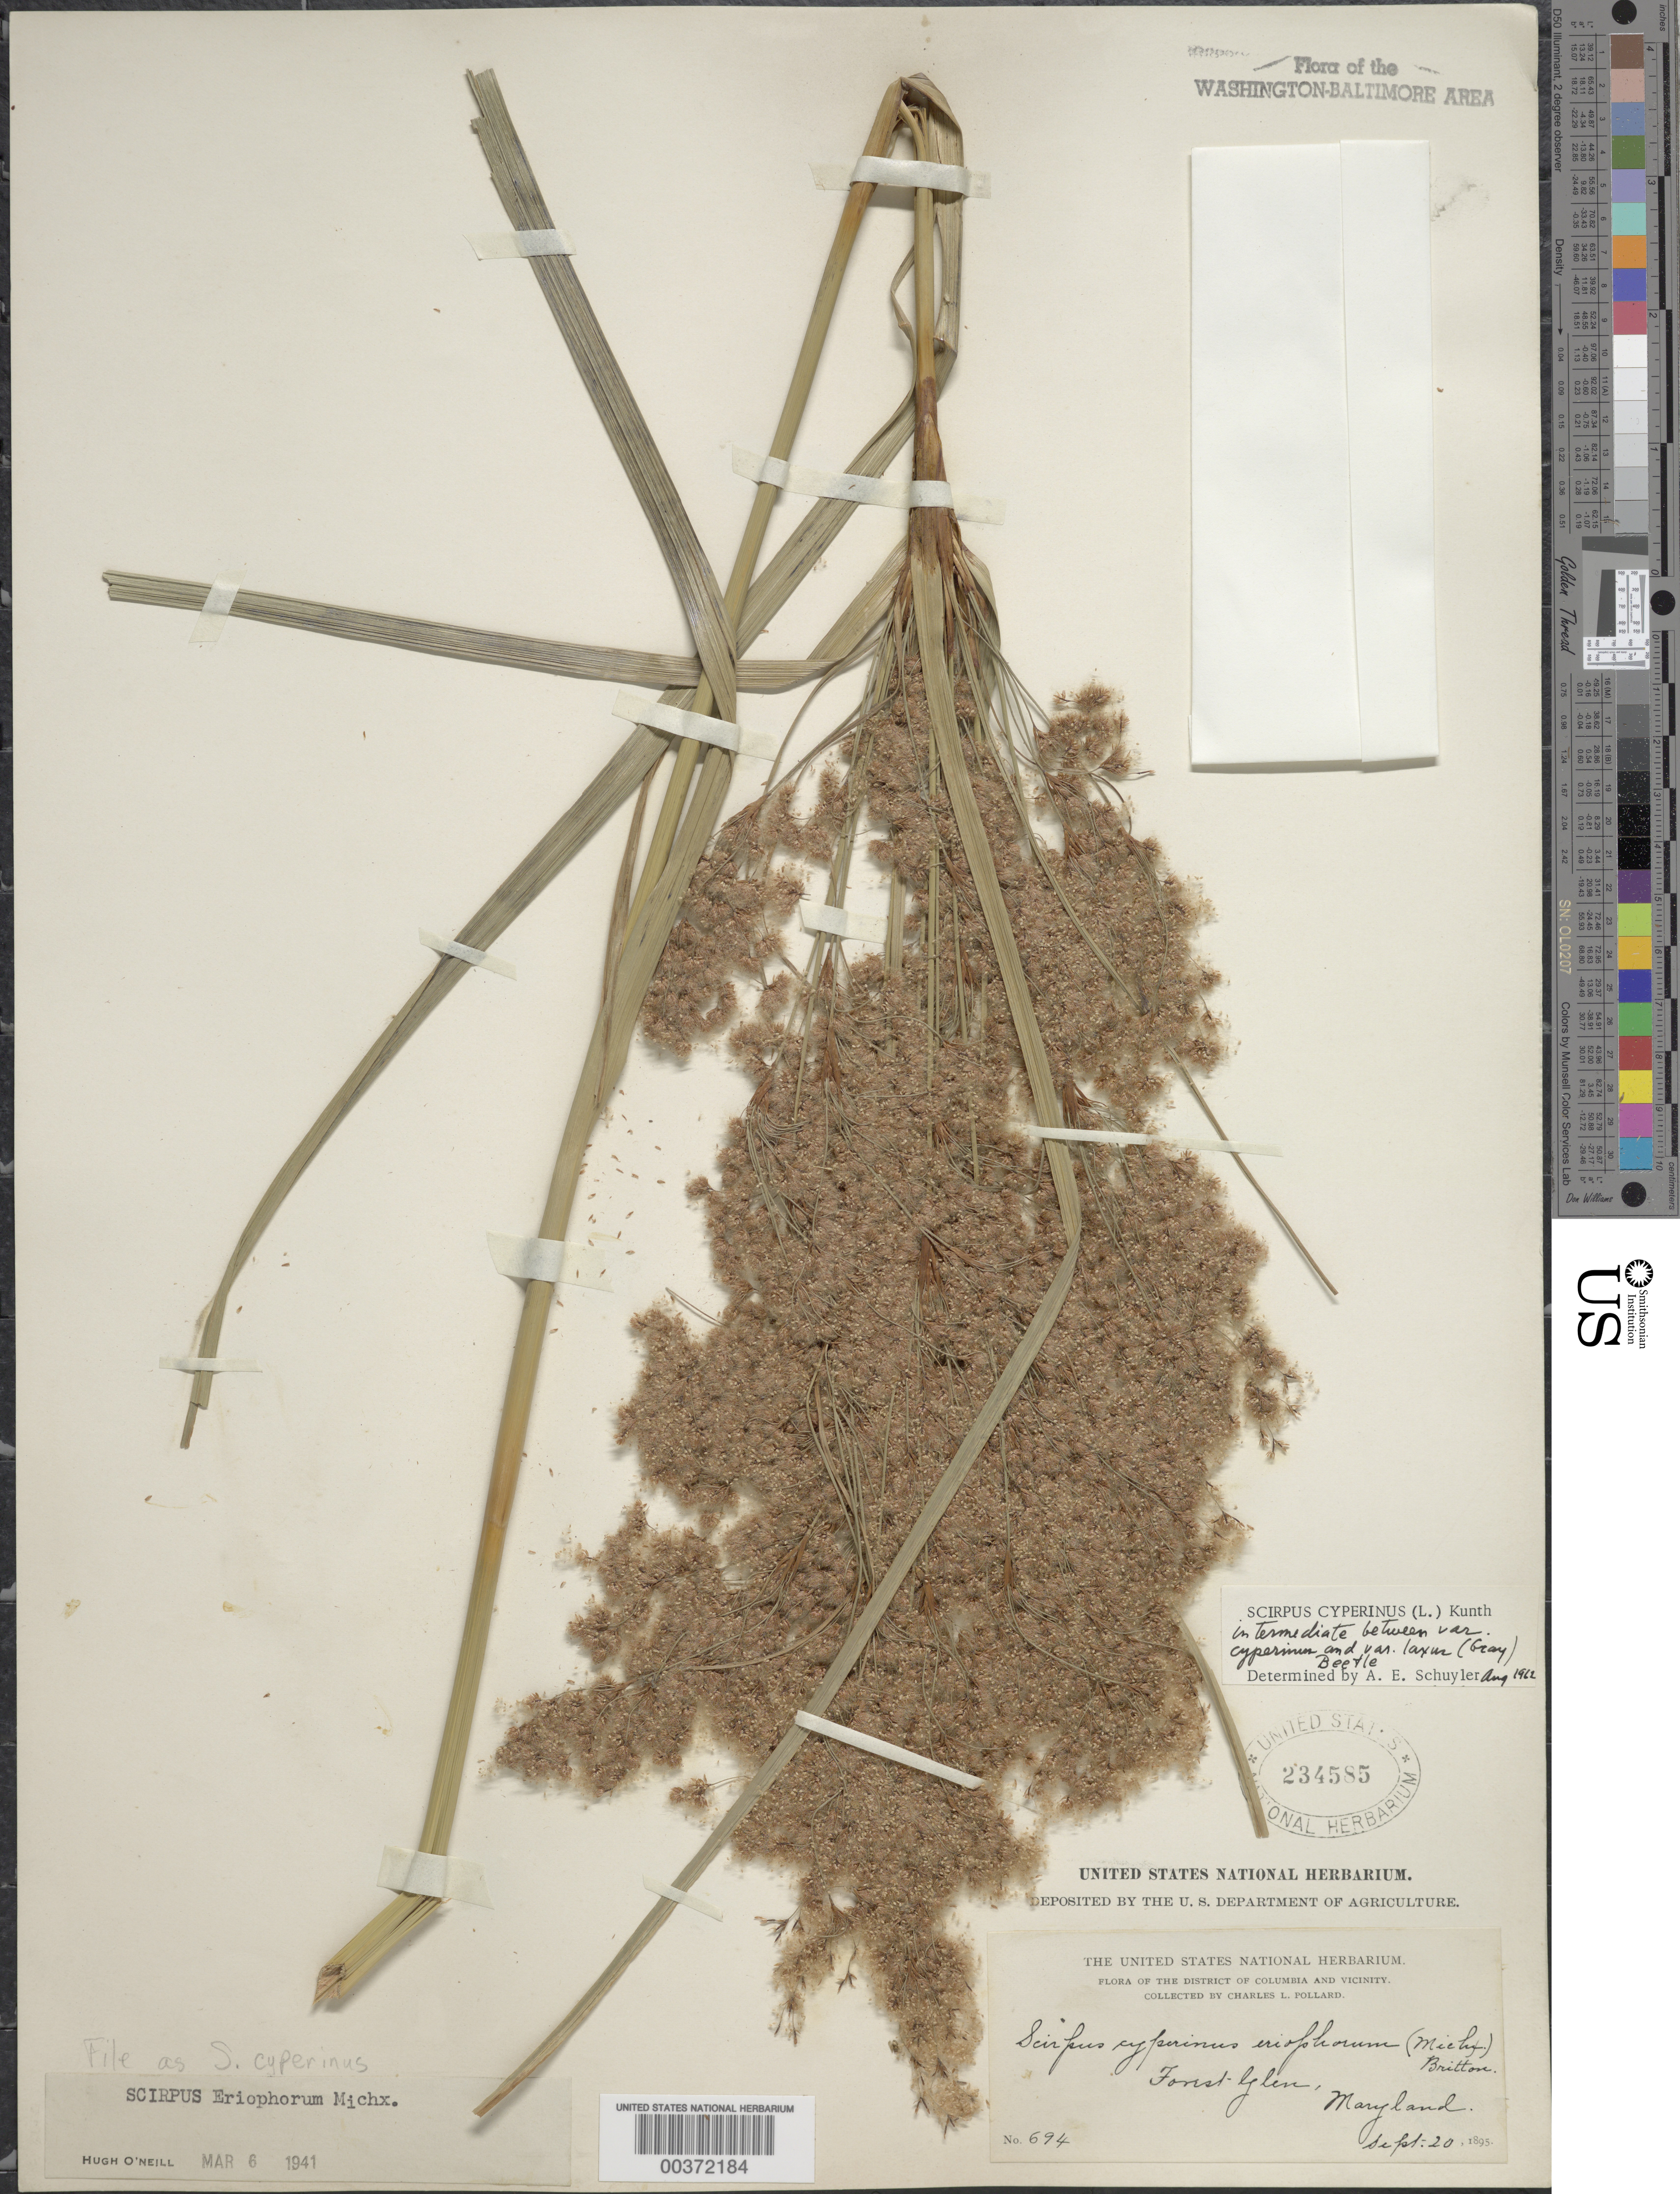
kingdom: Plantae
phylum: Tracheophyta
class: Liliopsida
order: Poales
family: Cyperaceae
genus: Scirpus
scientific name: Scirpus cyperinus (L.) Kunth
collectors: C. L. Pollard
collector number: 694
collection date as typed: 20 Sep 1895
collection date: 1895-09-20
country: United States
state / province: Maryland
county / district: Montgomery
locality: Forest Glen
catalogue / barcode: US 234585